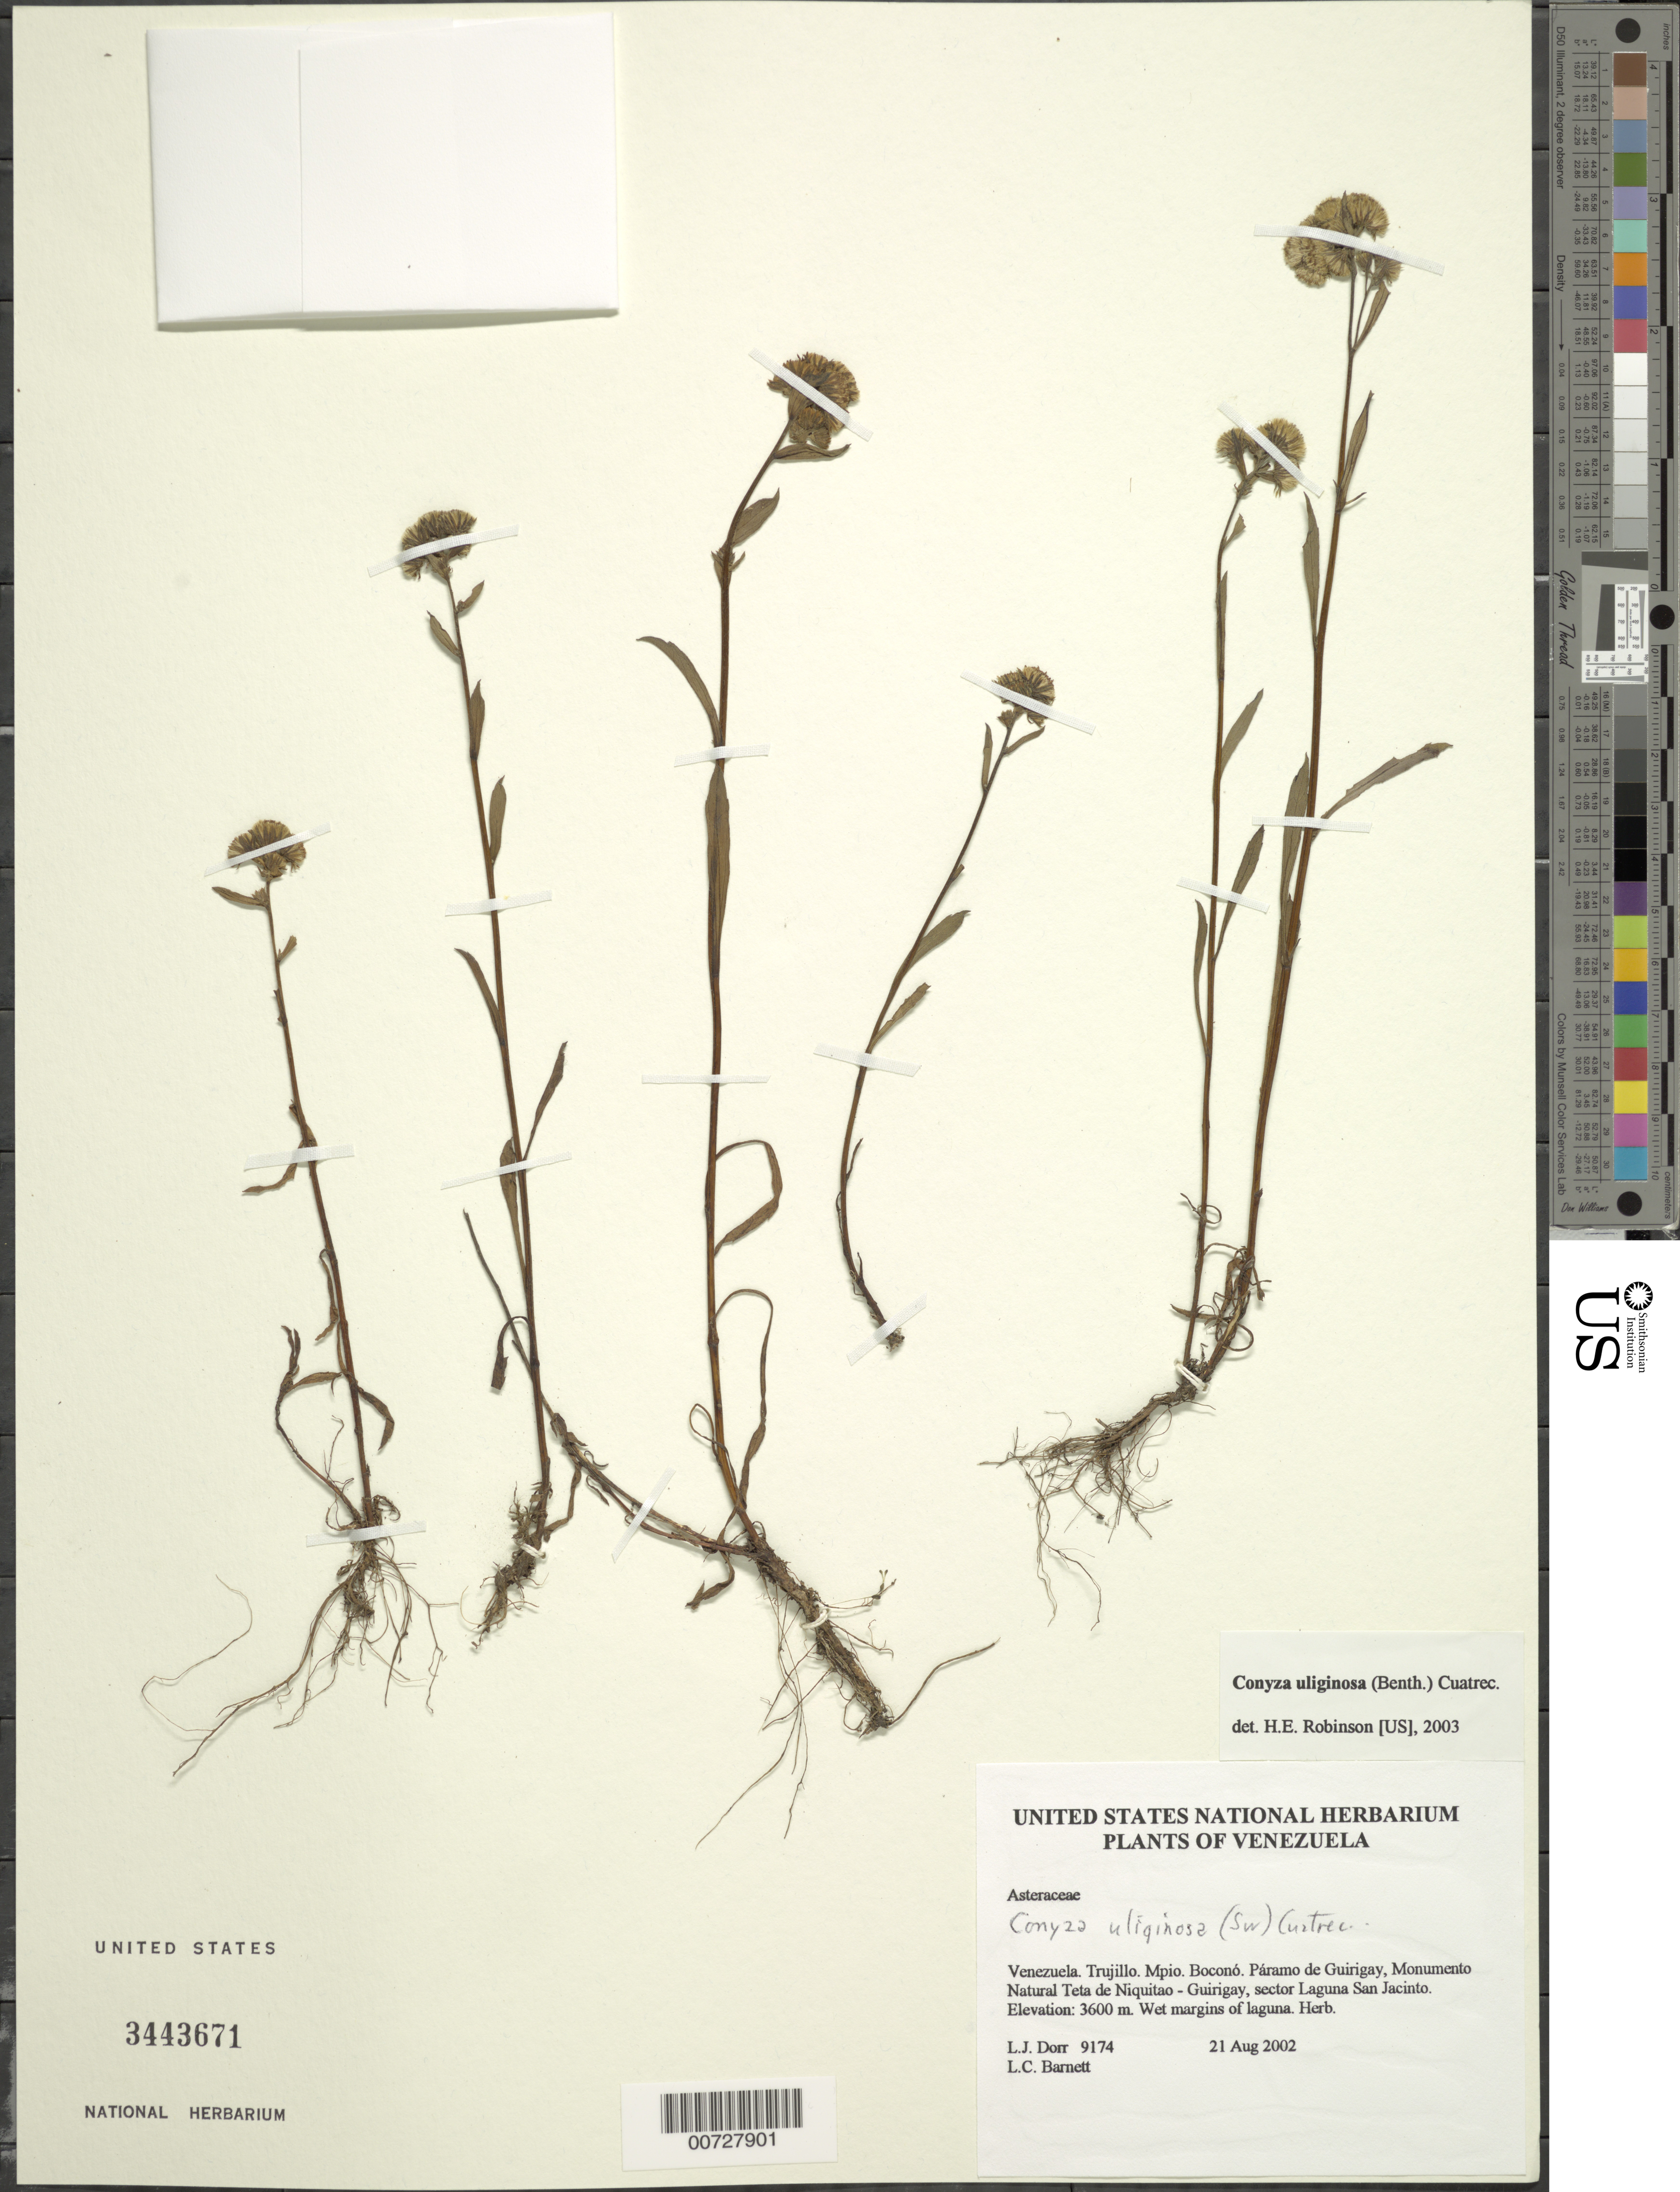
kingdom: Plantae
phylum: Tracheophyta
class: Magnoliopsida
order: Asterales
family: Asteraceae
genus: Conyza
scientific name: Conyza uliginosa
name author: (Benth.) Cuatrec.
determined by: Robinson, Harold E., (US)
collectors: L. J. Dorr & L. C. Barnett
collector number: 9174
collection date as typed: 21 Aug 2002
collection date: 2002-08-21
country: Venezuela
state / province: Trujillo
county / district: Boconó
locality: Páramo de Guirigay, Monumento Natural Teta de Niquitao - Guirigay, sector Laguna San Jacinto.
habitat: Wet margins of laguna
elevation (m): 3600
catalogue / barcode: US 3443671